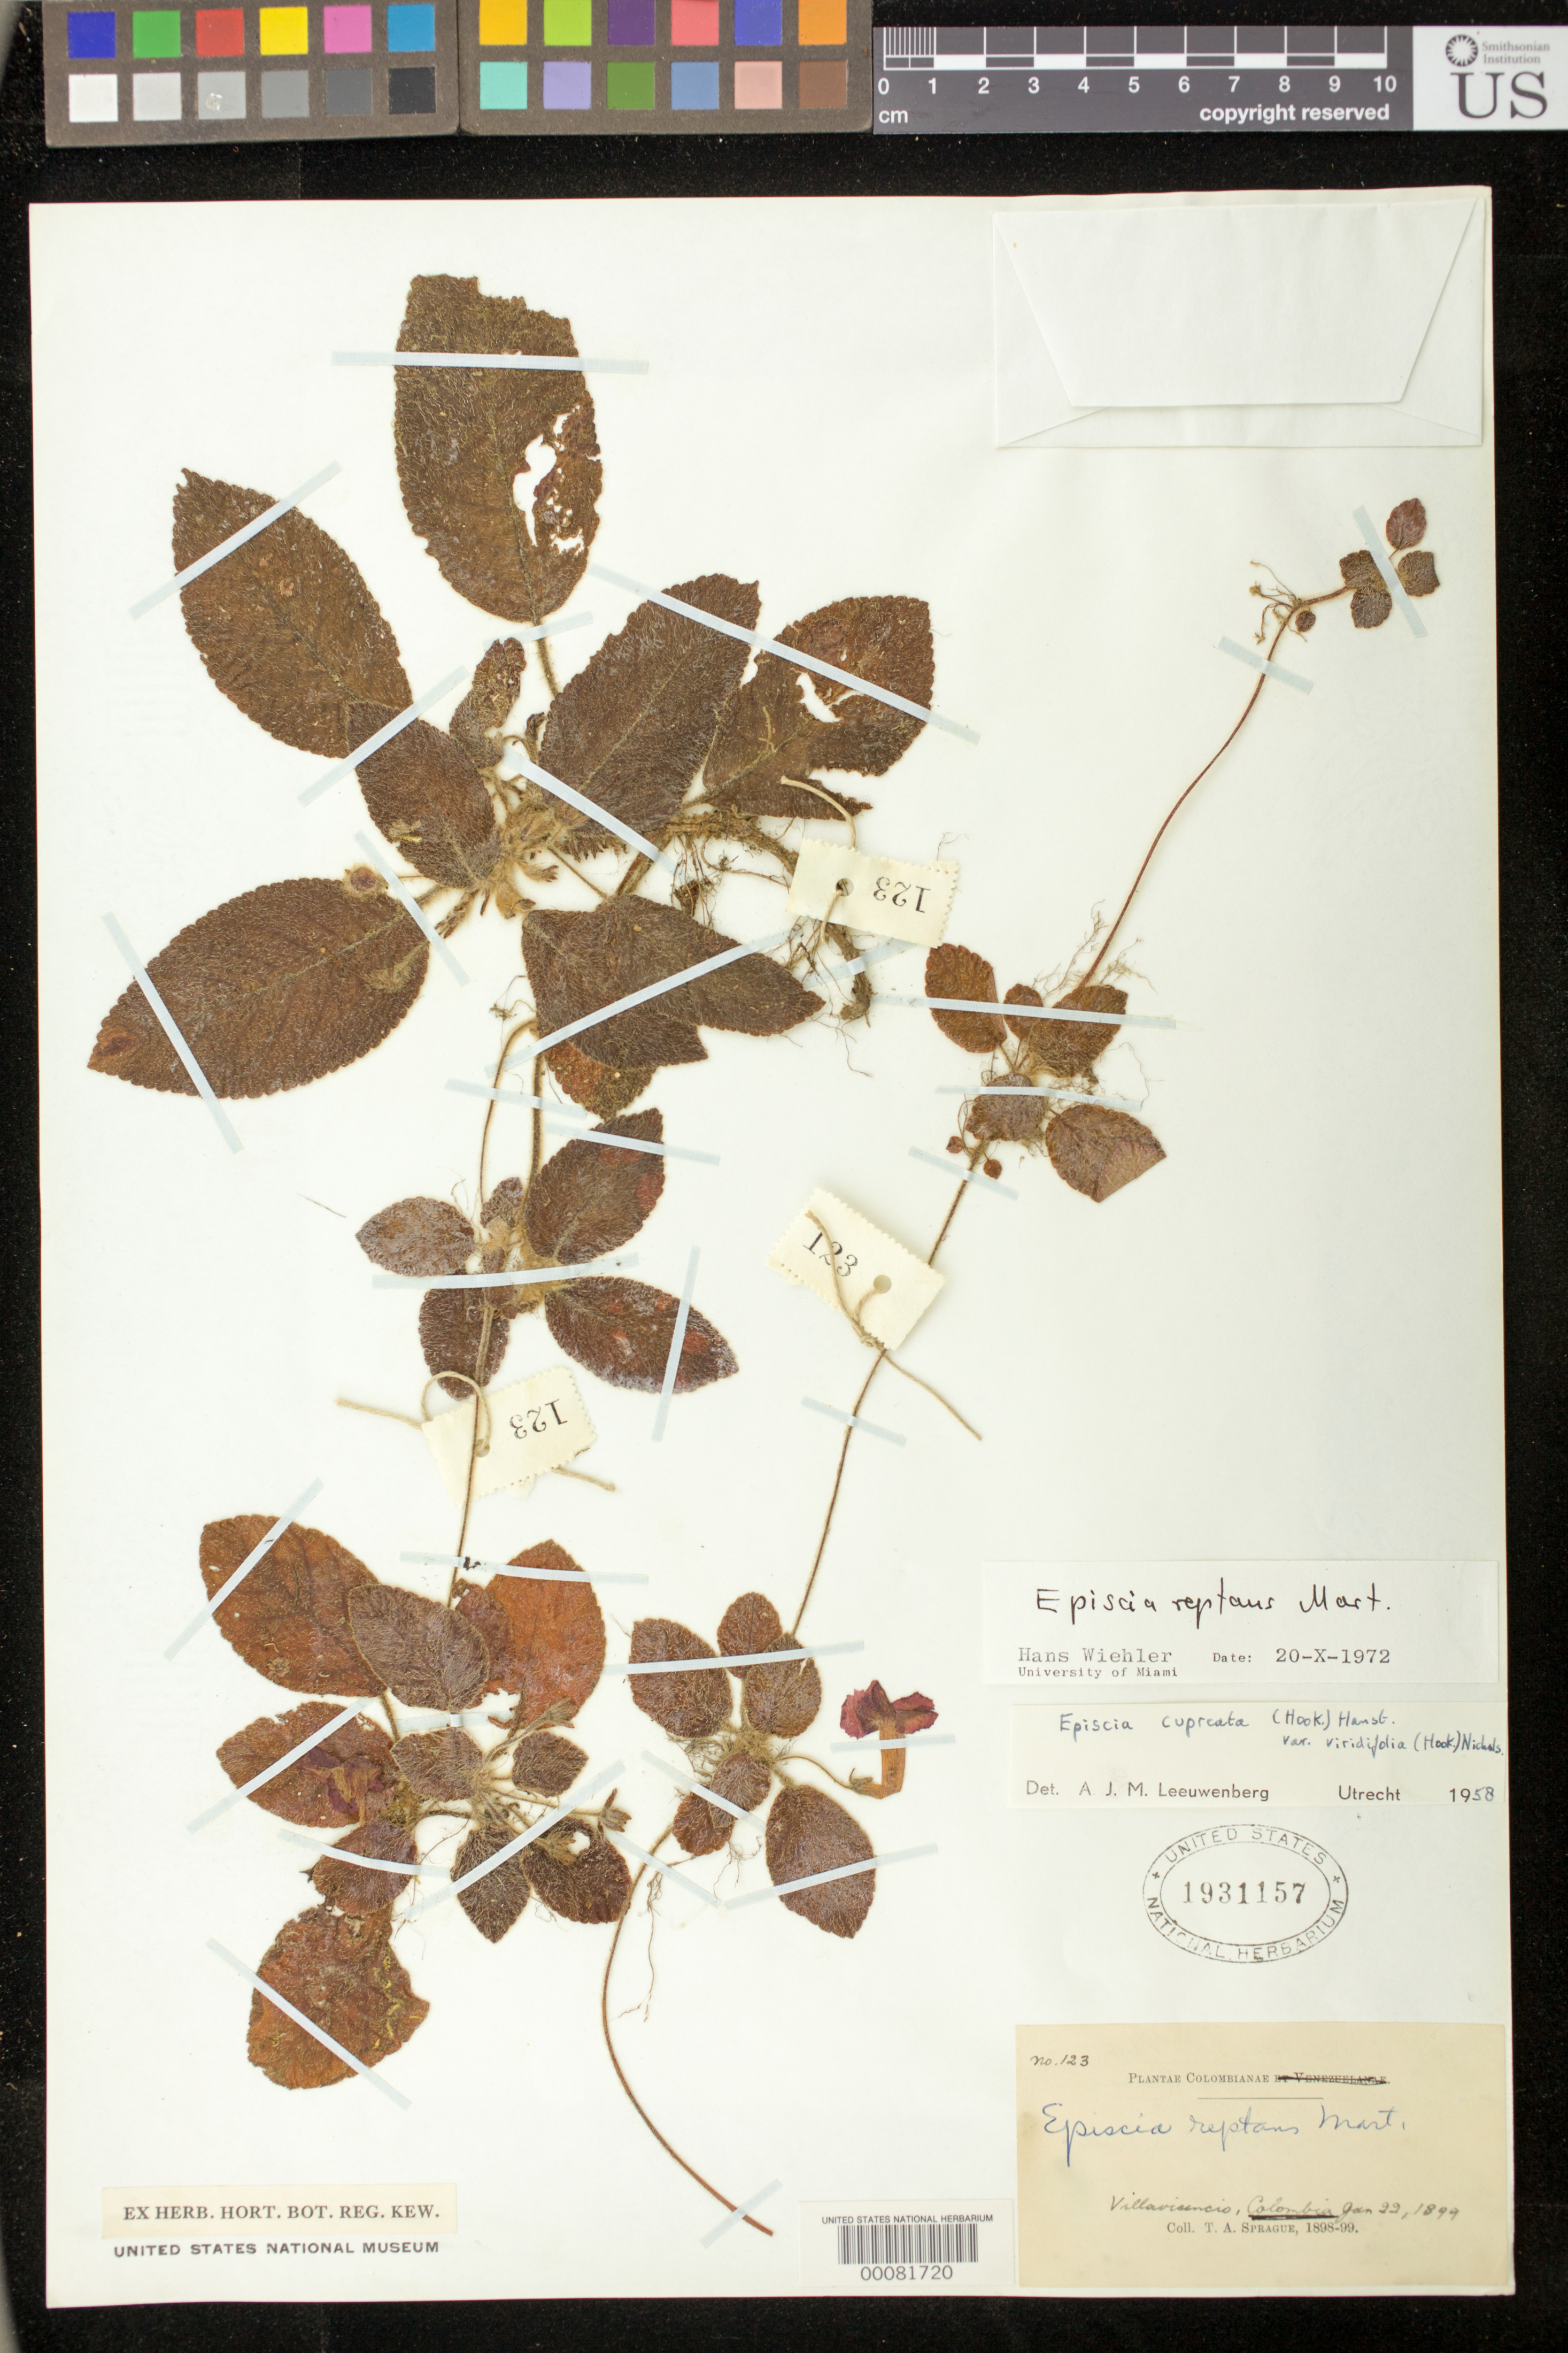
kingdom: Plantae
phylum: Tracheophyta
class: Magnoliopsida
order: Lamiales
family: Gesneriaceae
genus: Episcia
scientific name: Episcia reptans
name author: Mart.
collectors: T. A. Sprague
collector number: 123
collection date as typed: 22 Jan 1899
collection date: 1899-01-22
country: Colombia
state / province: Meta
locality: Villavicencio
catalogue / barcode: US 1931157